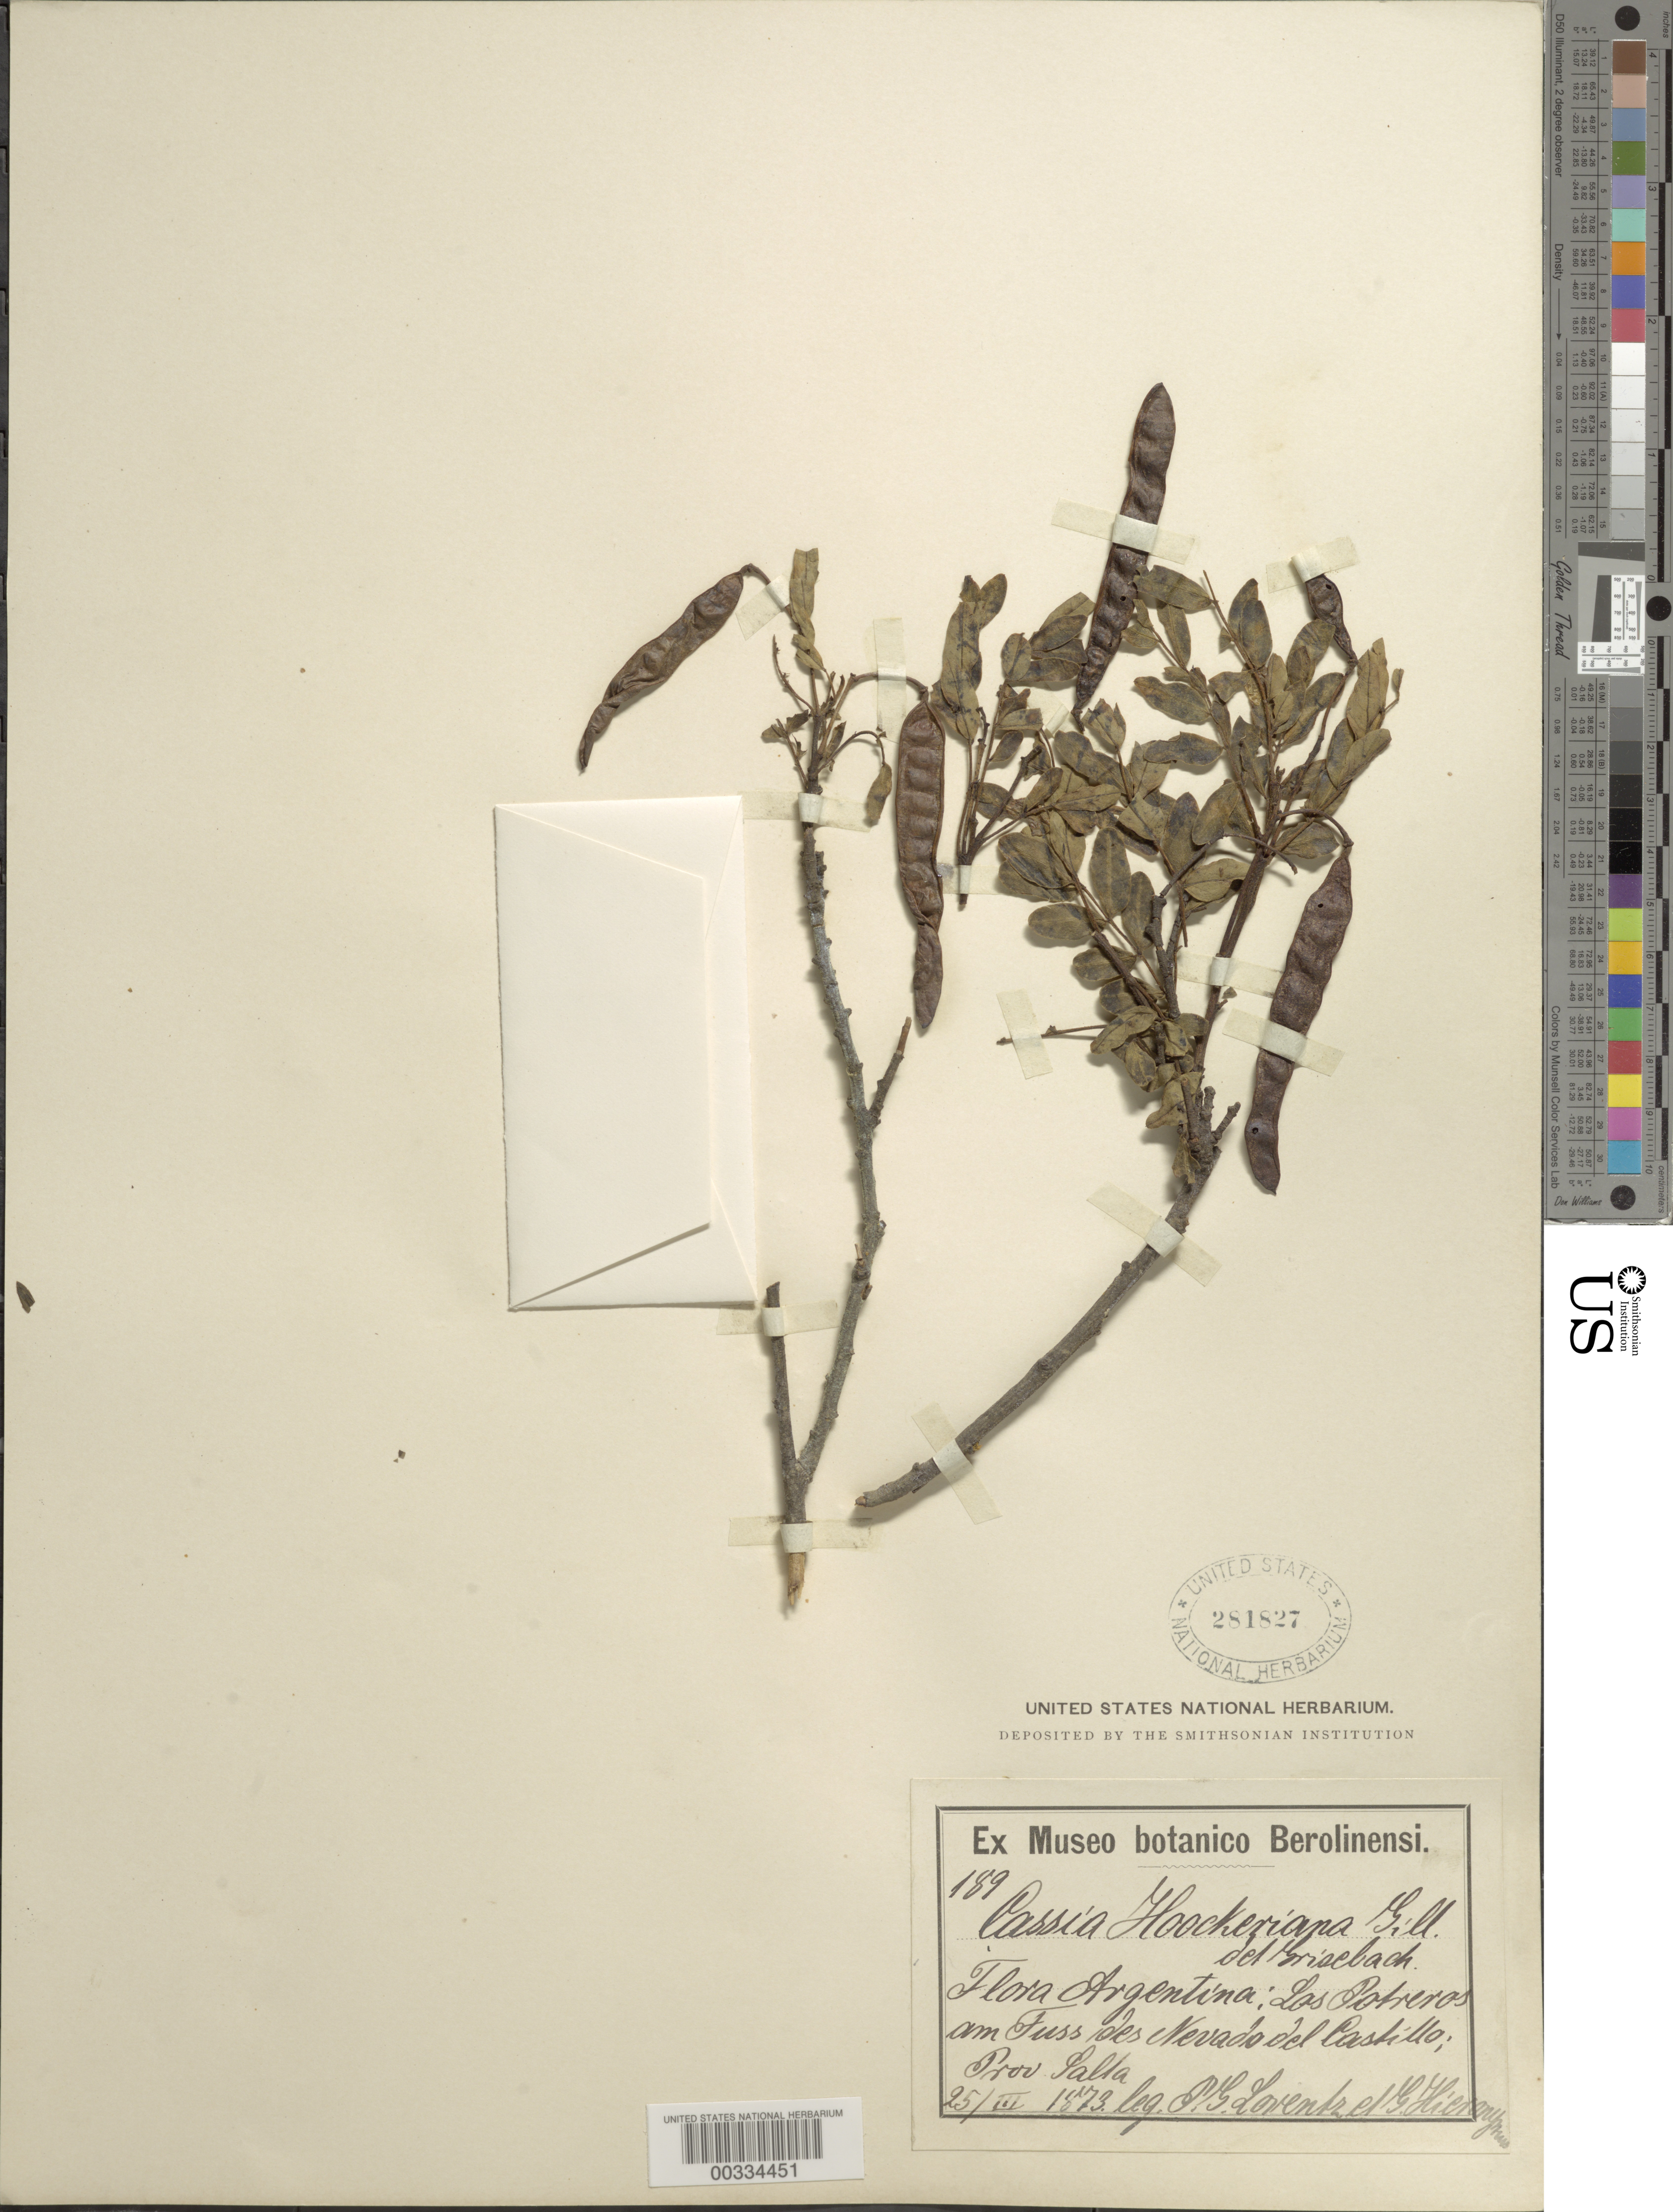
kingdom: Plantae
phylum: Tracheophyta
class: Magnoliopsida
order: Fabales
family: Fabaceae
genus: Senna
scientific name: Senna hookeriana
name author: Vatke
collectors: P. G. Lorentz & G. H. Hieronymus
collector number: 189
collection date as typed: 25 Mar 1873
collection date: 1873-03-25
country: Argentina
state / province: Salta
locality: The foot of los Potreros; Nevada del Castillo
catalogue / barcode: US 281827